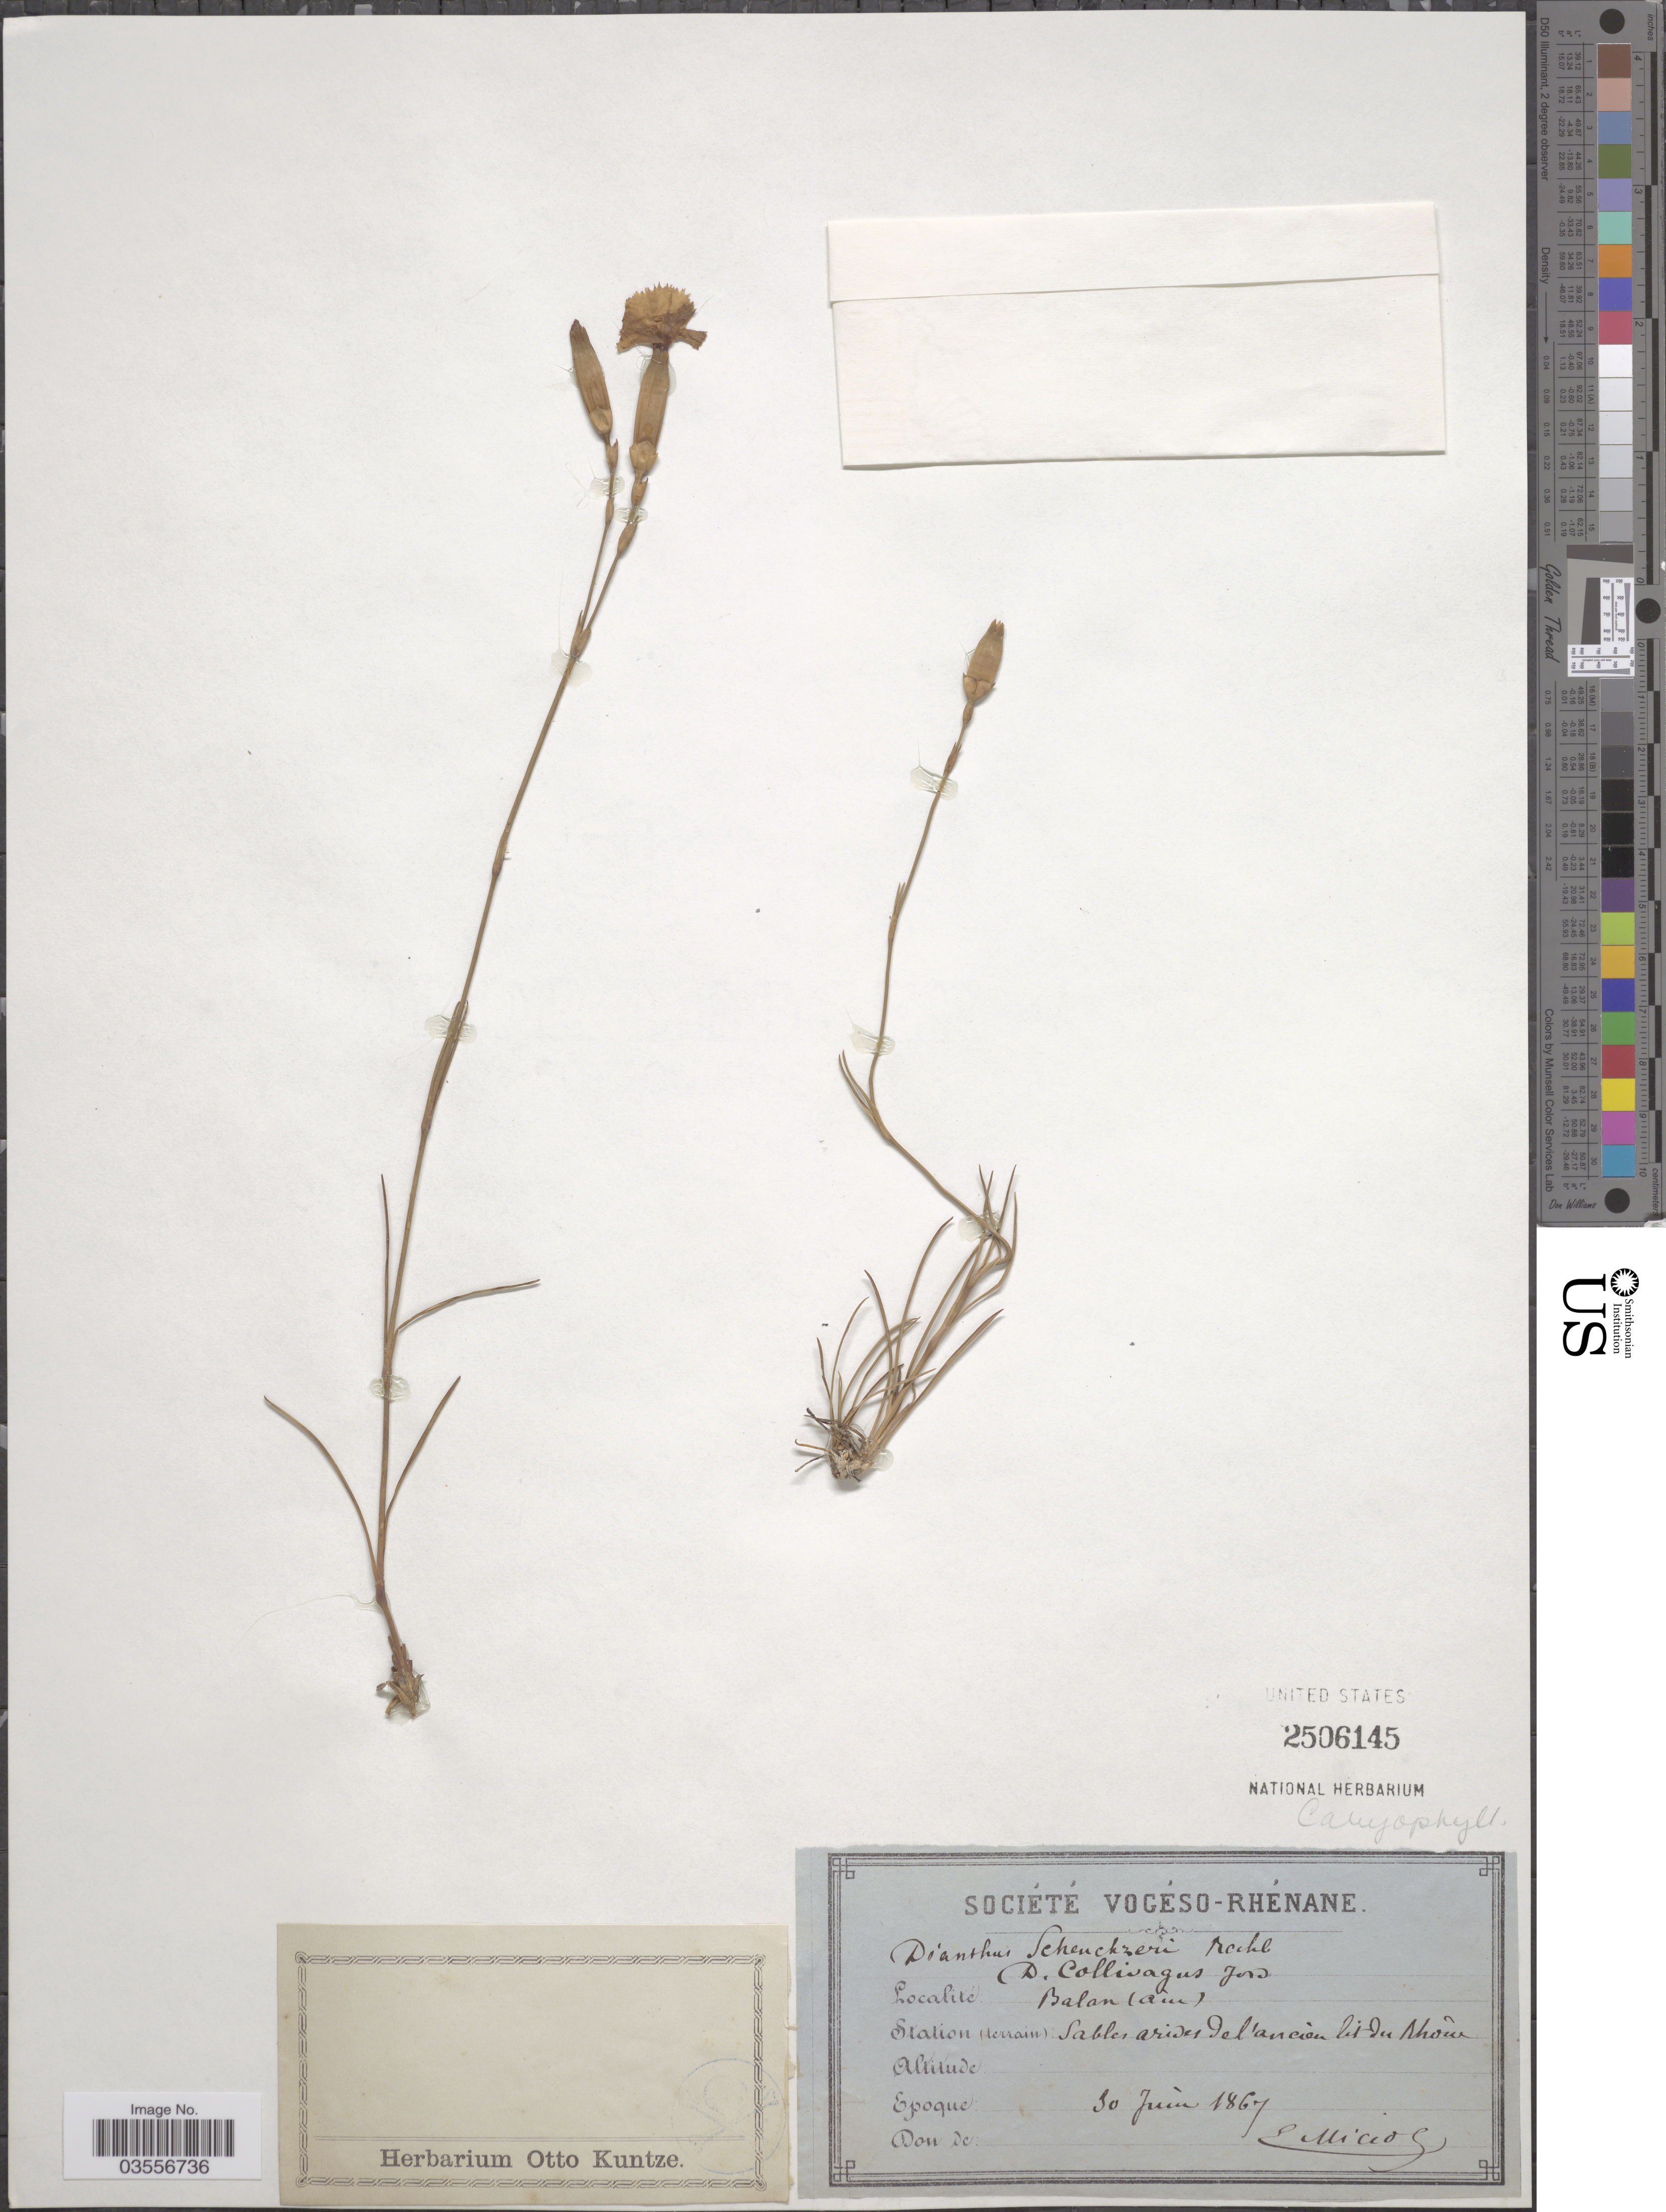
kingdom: Plantae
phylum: Tracheophyta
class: Magnoliopsida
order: Caryophyllales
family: Caryophyllaceae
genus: Dianthus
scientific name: Dianthus scheuchzeri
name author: Rchb.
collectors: E. Miciol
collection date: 1867-06-30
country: France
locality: Balan (ain). Station (terrain): Sables arides del 'ancien lit du Rhone.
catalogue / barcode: US 2506145